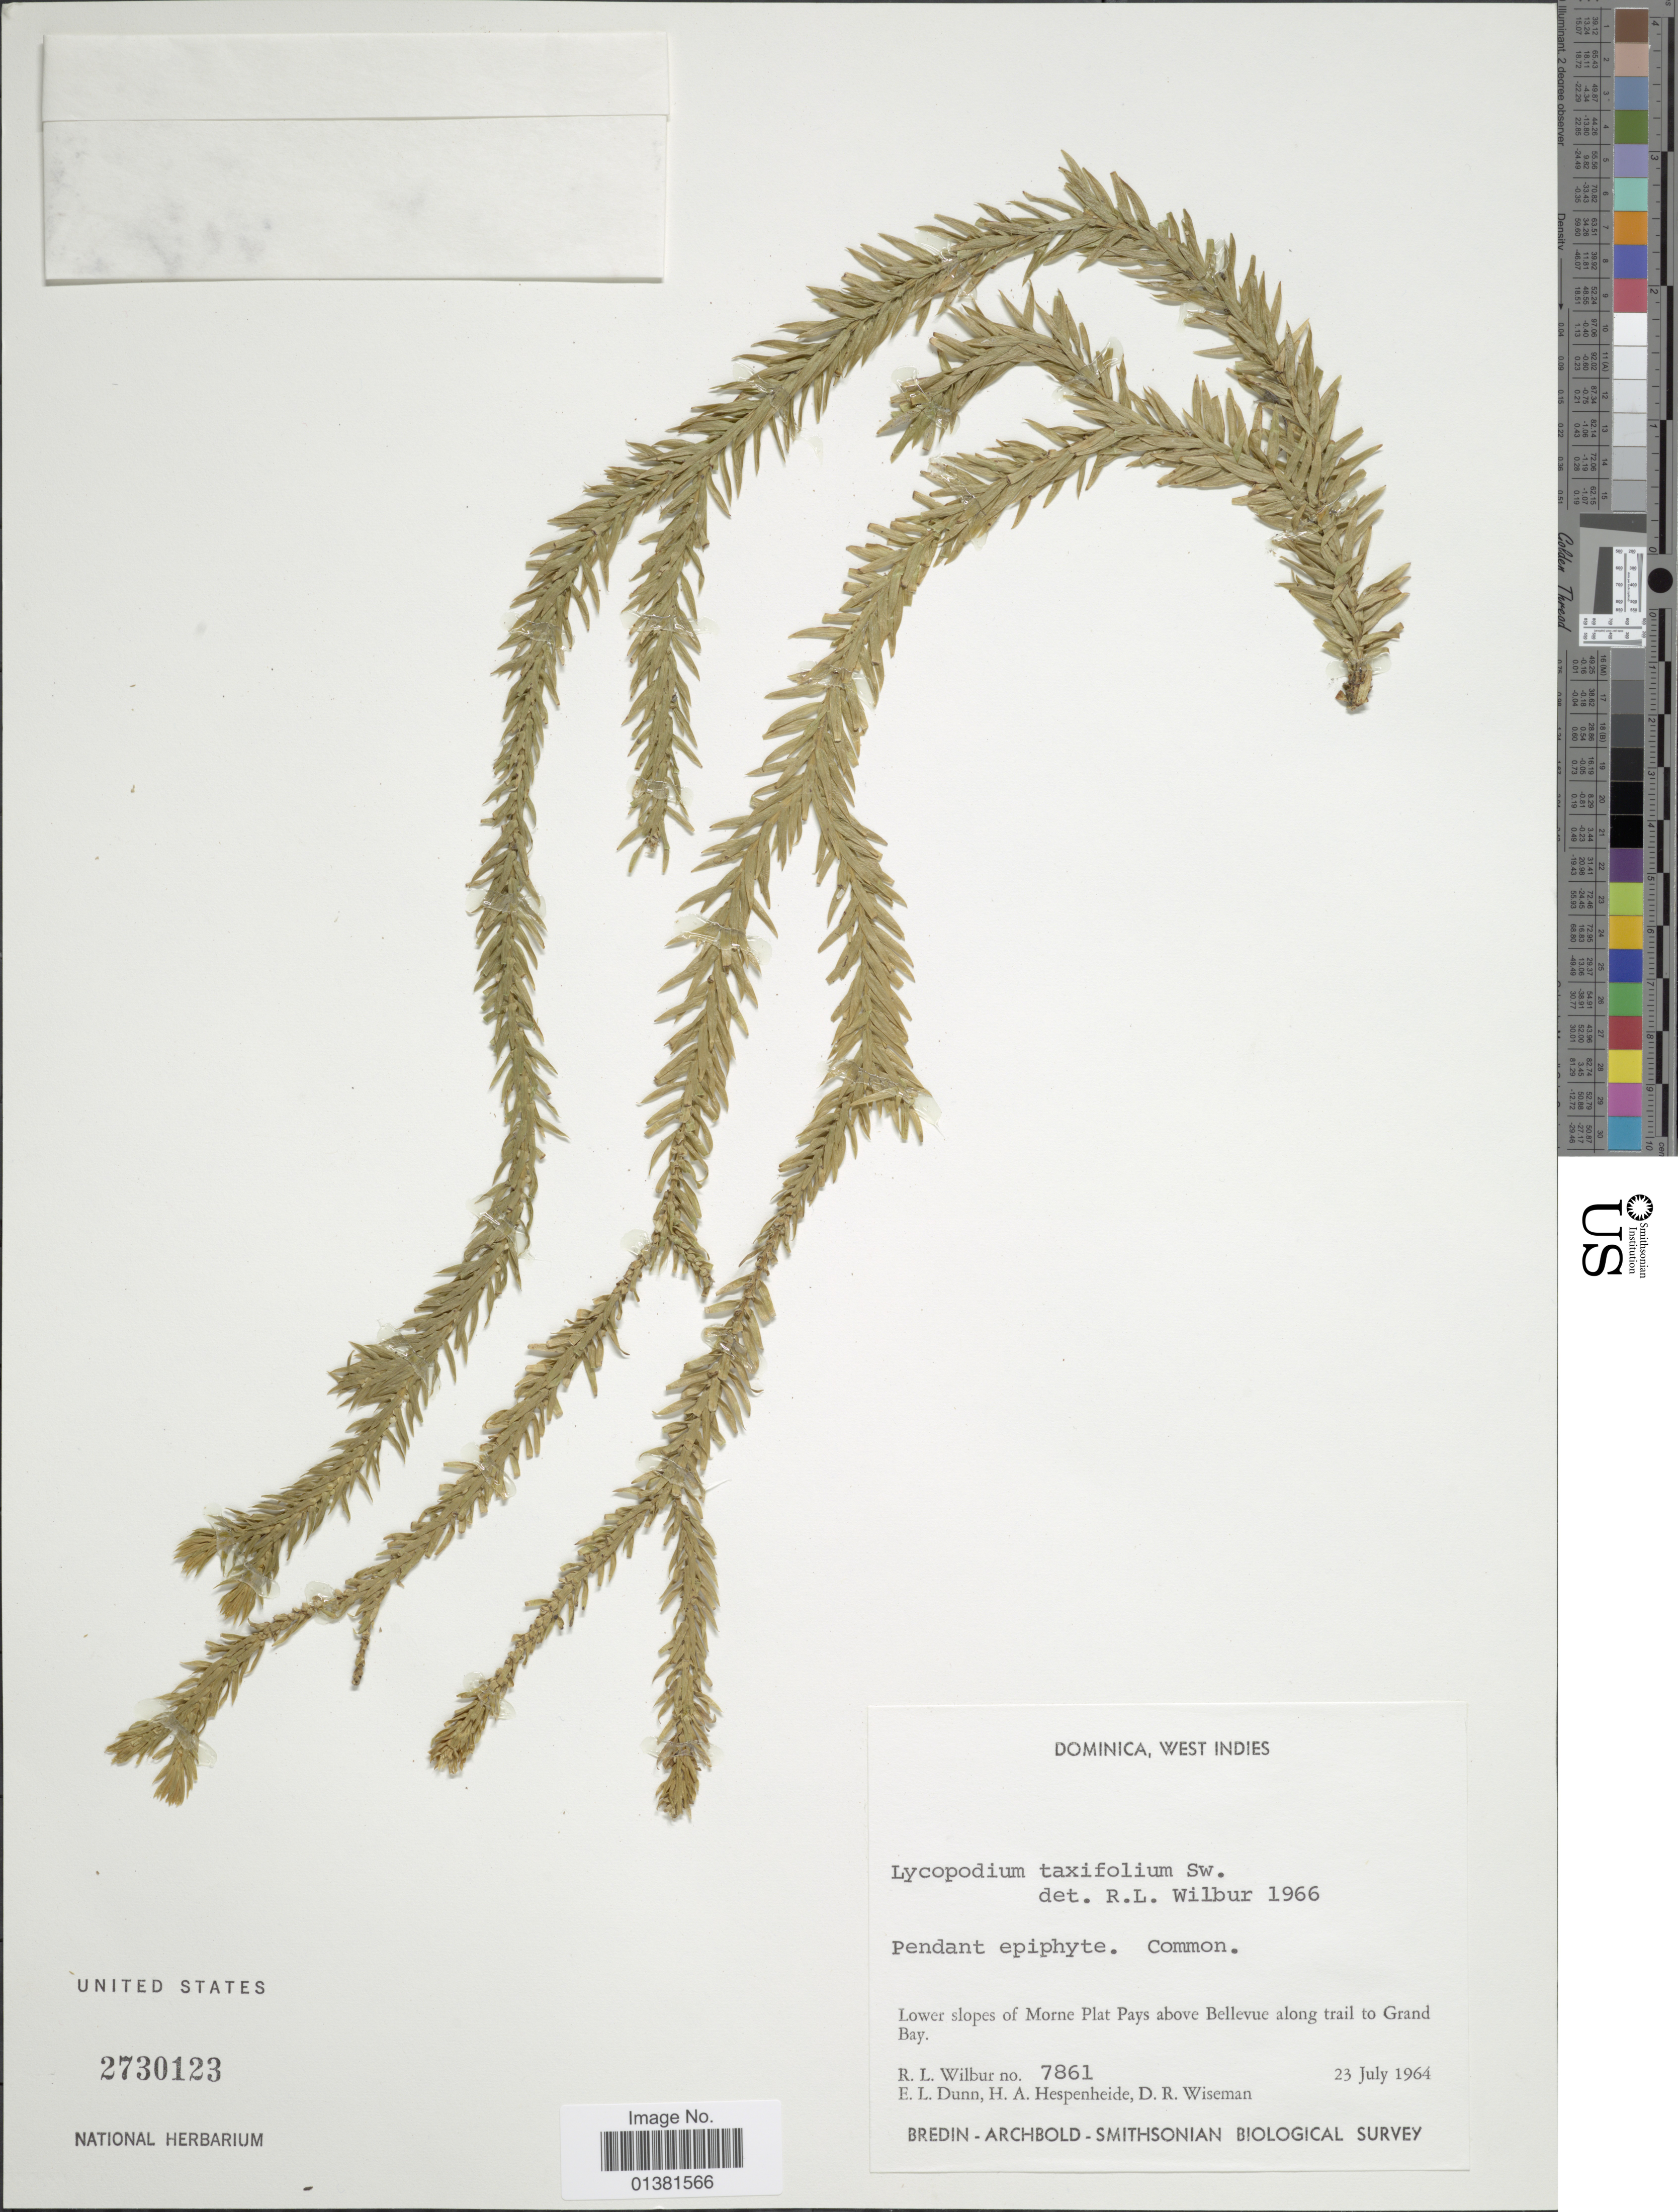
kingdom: Plantae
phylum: Tracheophyta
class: Lycopodiopsida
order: Lycopodiales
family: Lycopodiaceae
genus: Phlegmariurus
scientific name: Phlegmariurus taxifolius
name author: (Sw.) Á. Löve & D. Löve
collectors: R. L. Wilbur, E. Dunn, H. A. Hespenheide & D. R. Wiseman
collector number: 7861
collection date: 1964-07-23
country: Dominica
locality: West Indies, Lower slopes of Morne Plat Pays above Bellevue along trail to Grand Bay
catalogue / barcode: US 2730123